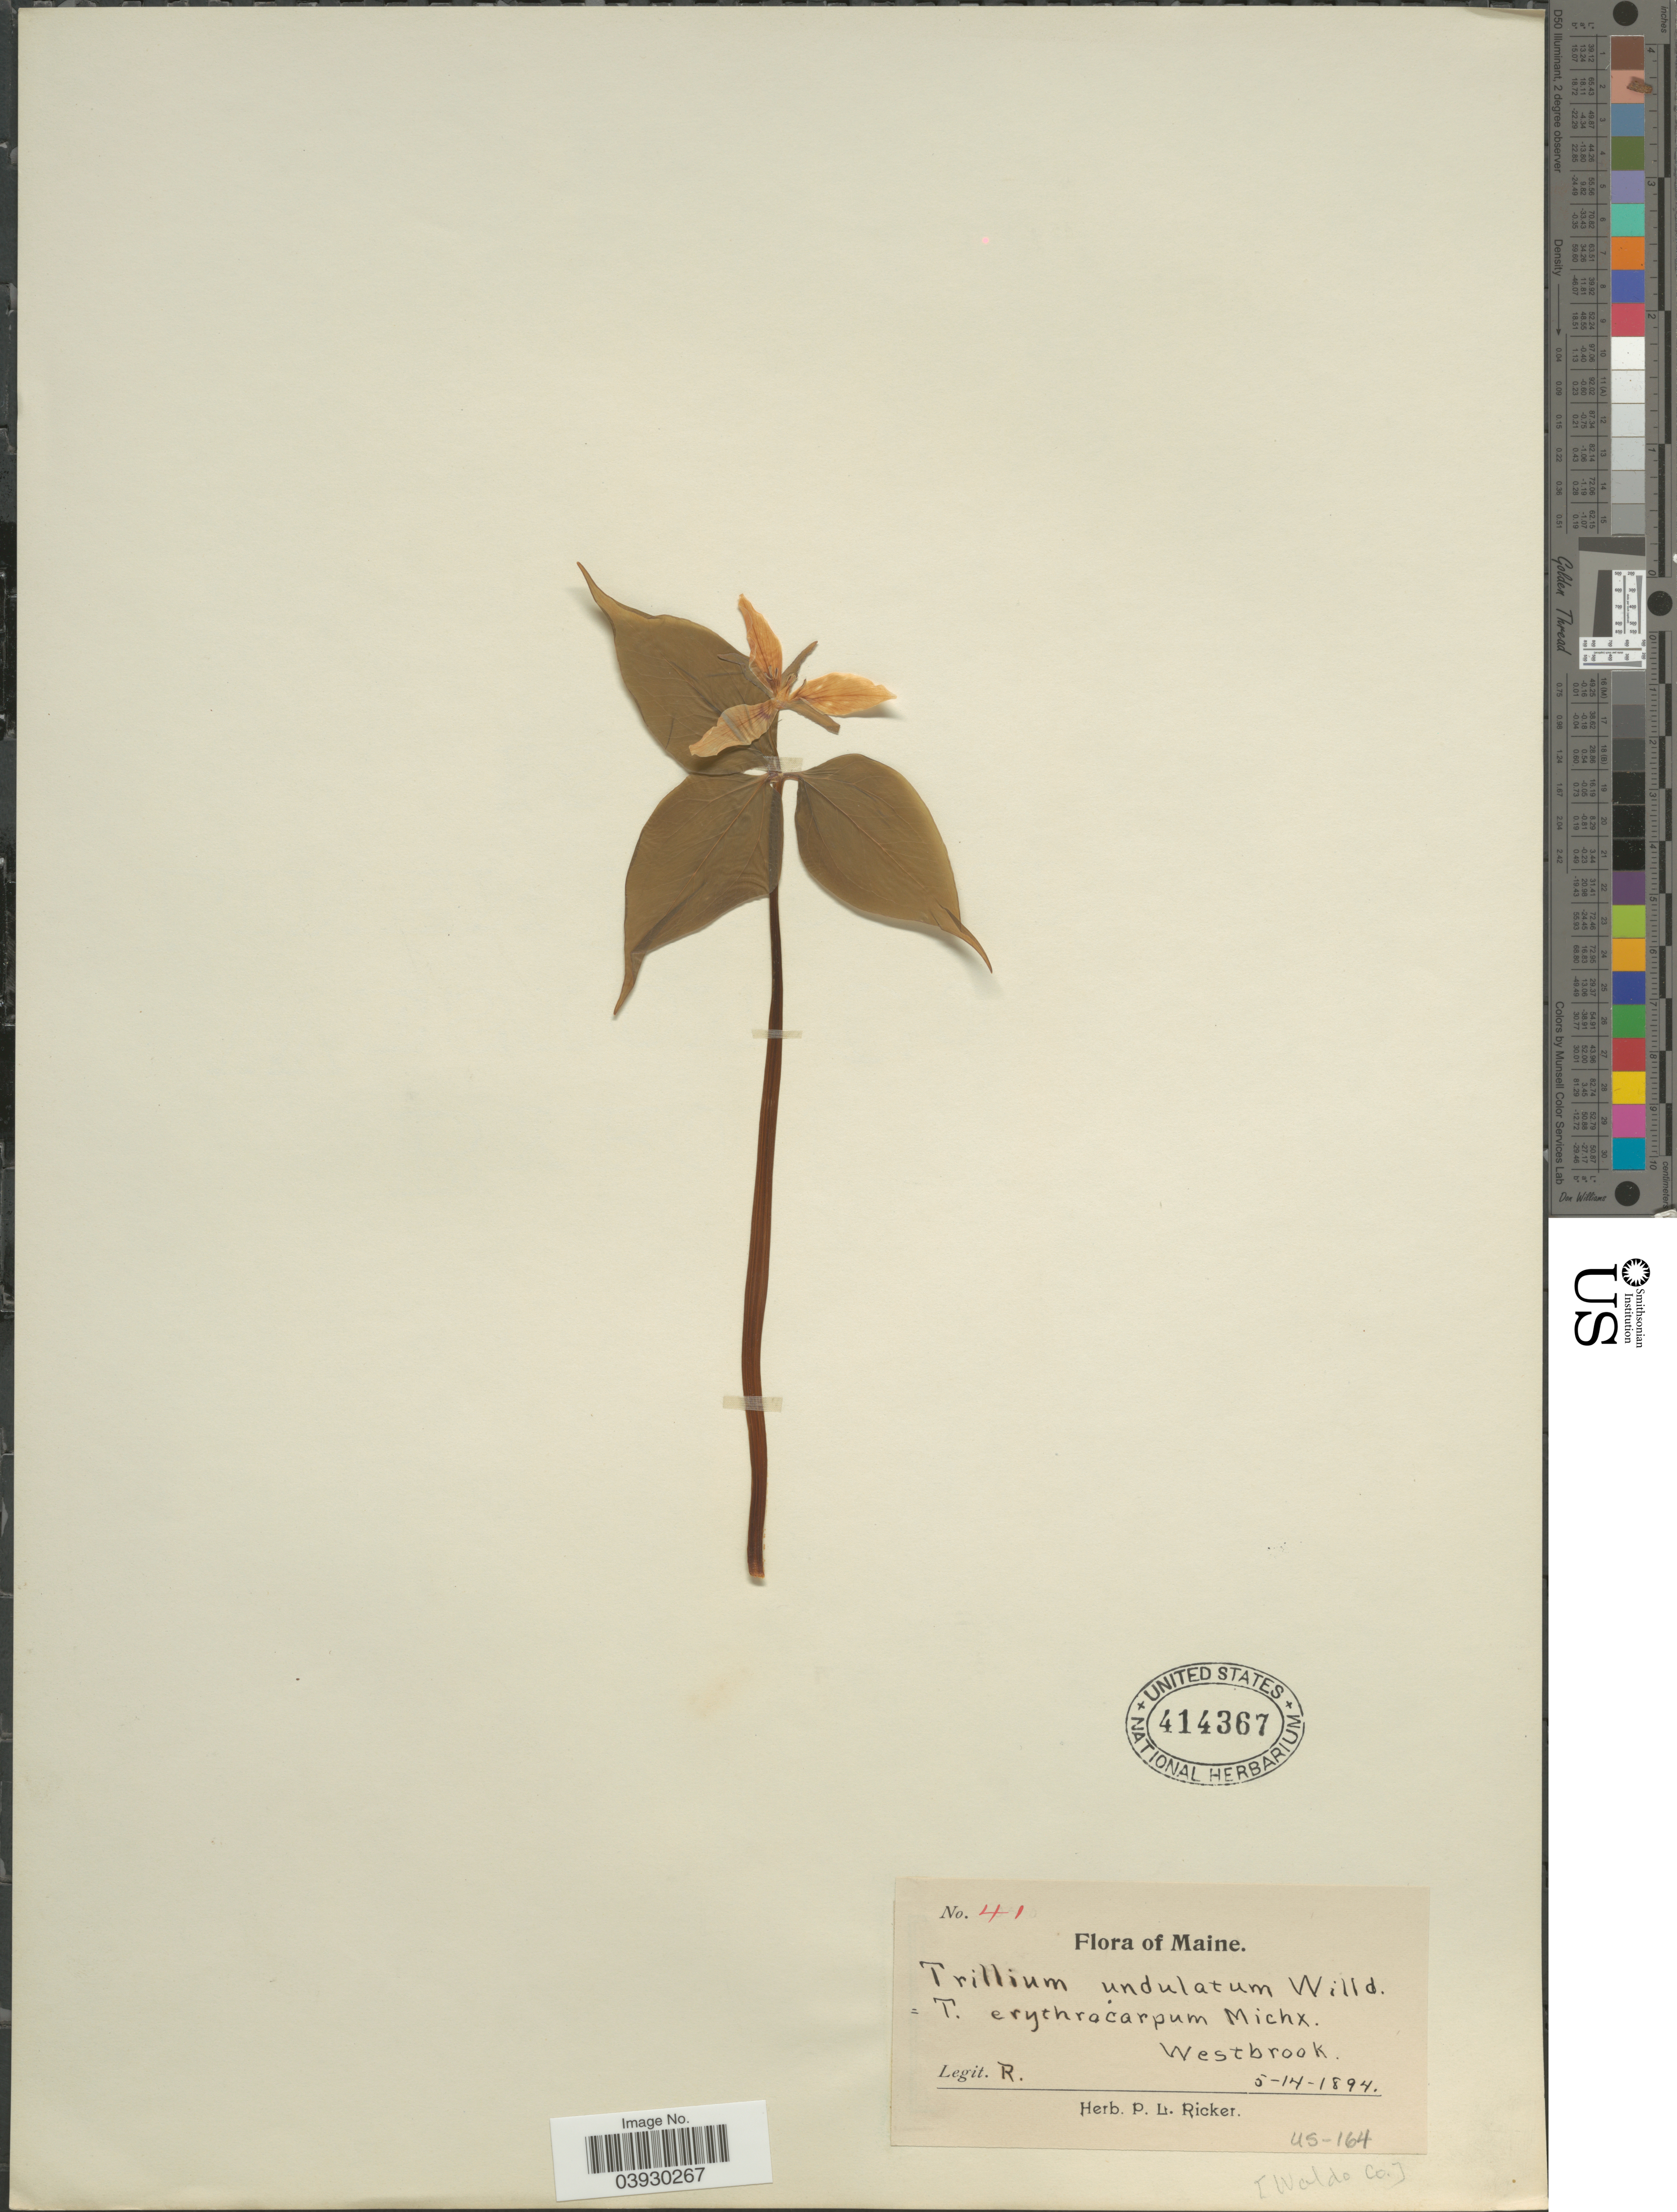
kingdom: Plantae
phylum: Tracheophyta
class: Liliopsida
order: Liliales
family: Melanthiaceae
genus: Trillium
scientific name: Trillium undulatum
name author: Willd.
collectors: P. Ricker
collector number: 41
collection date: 1894-05-14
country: United States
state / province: Maine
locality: Westbrook. Waldo Co.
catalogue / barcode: US 414367